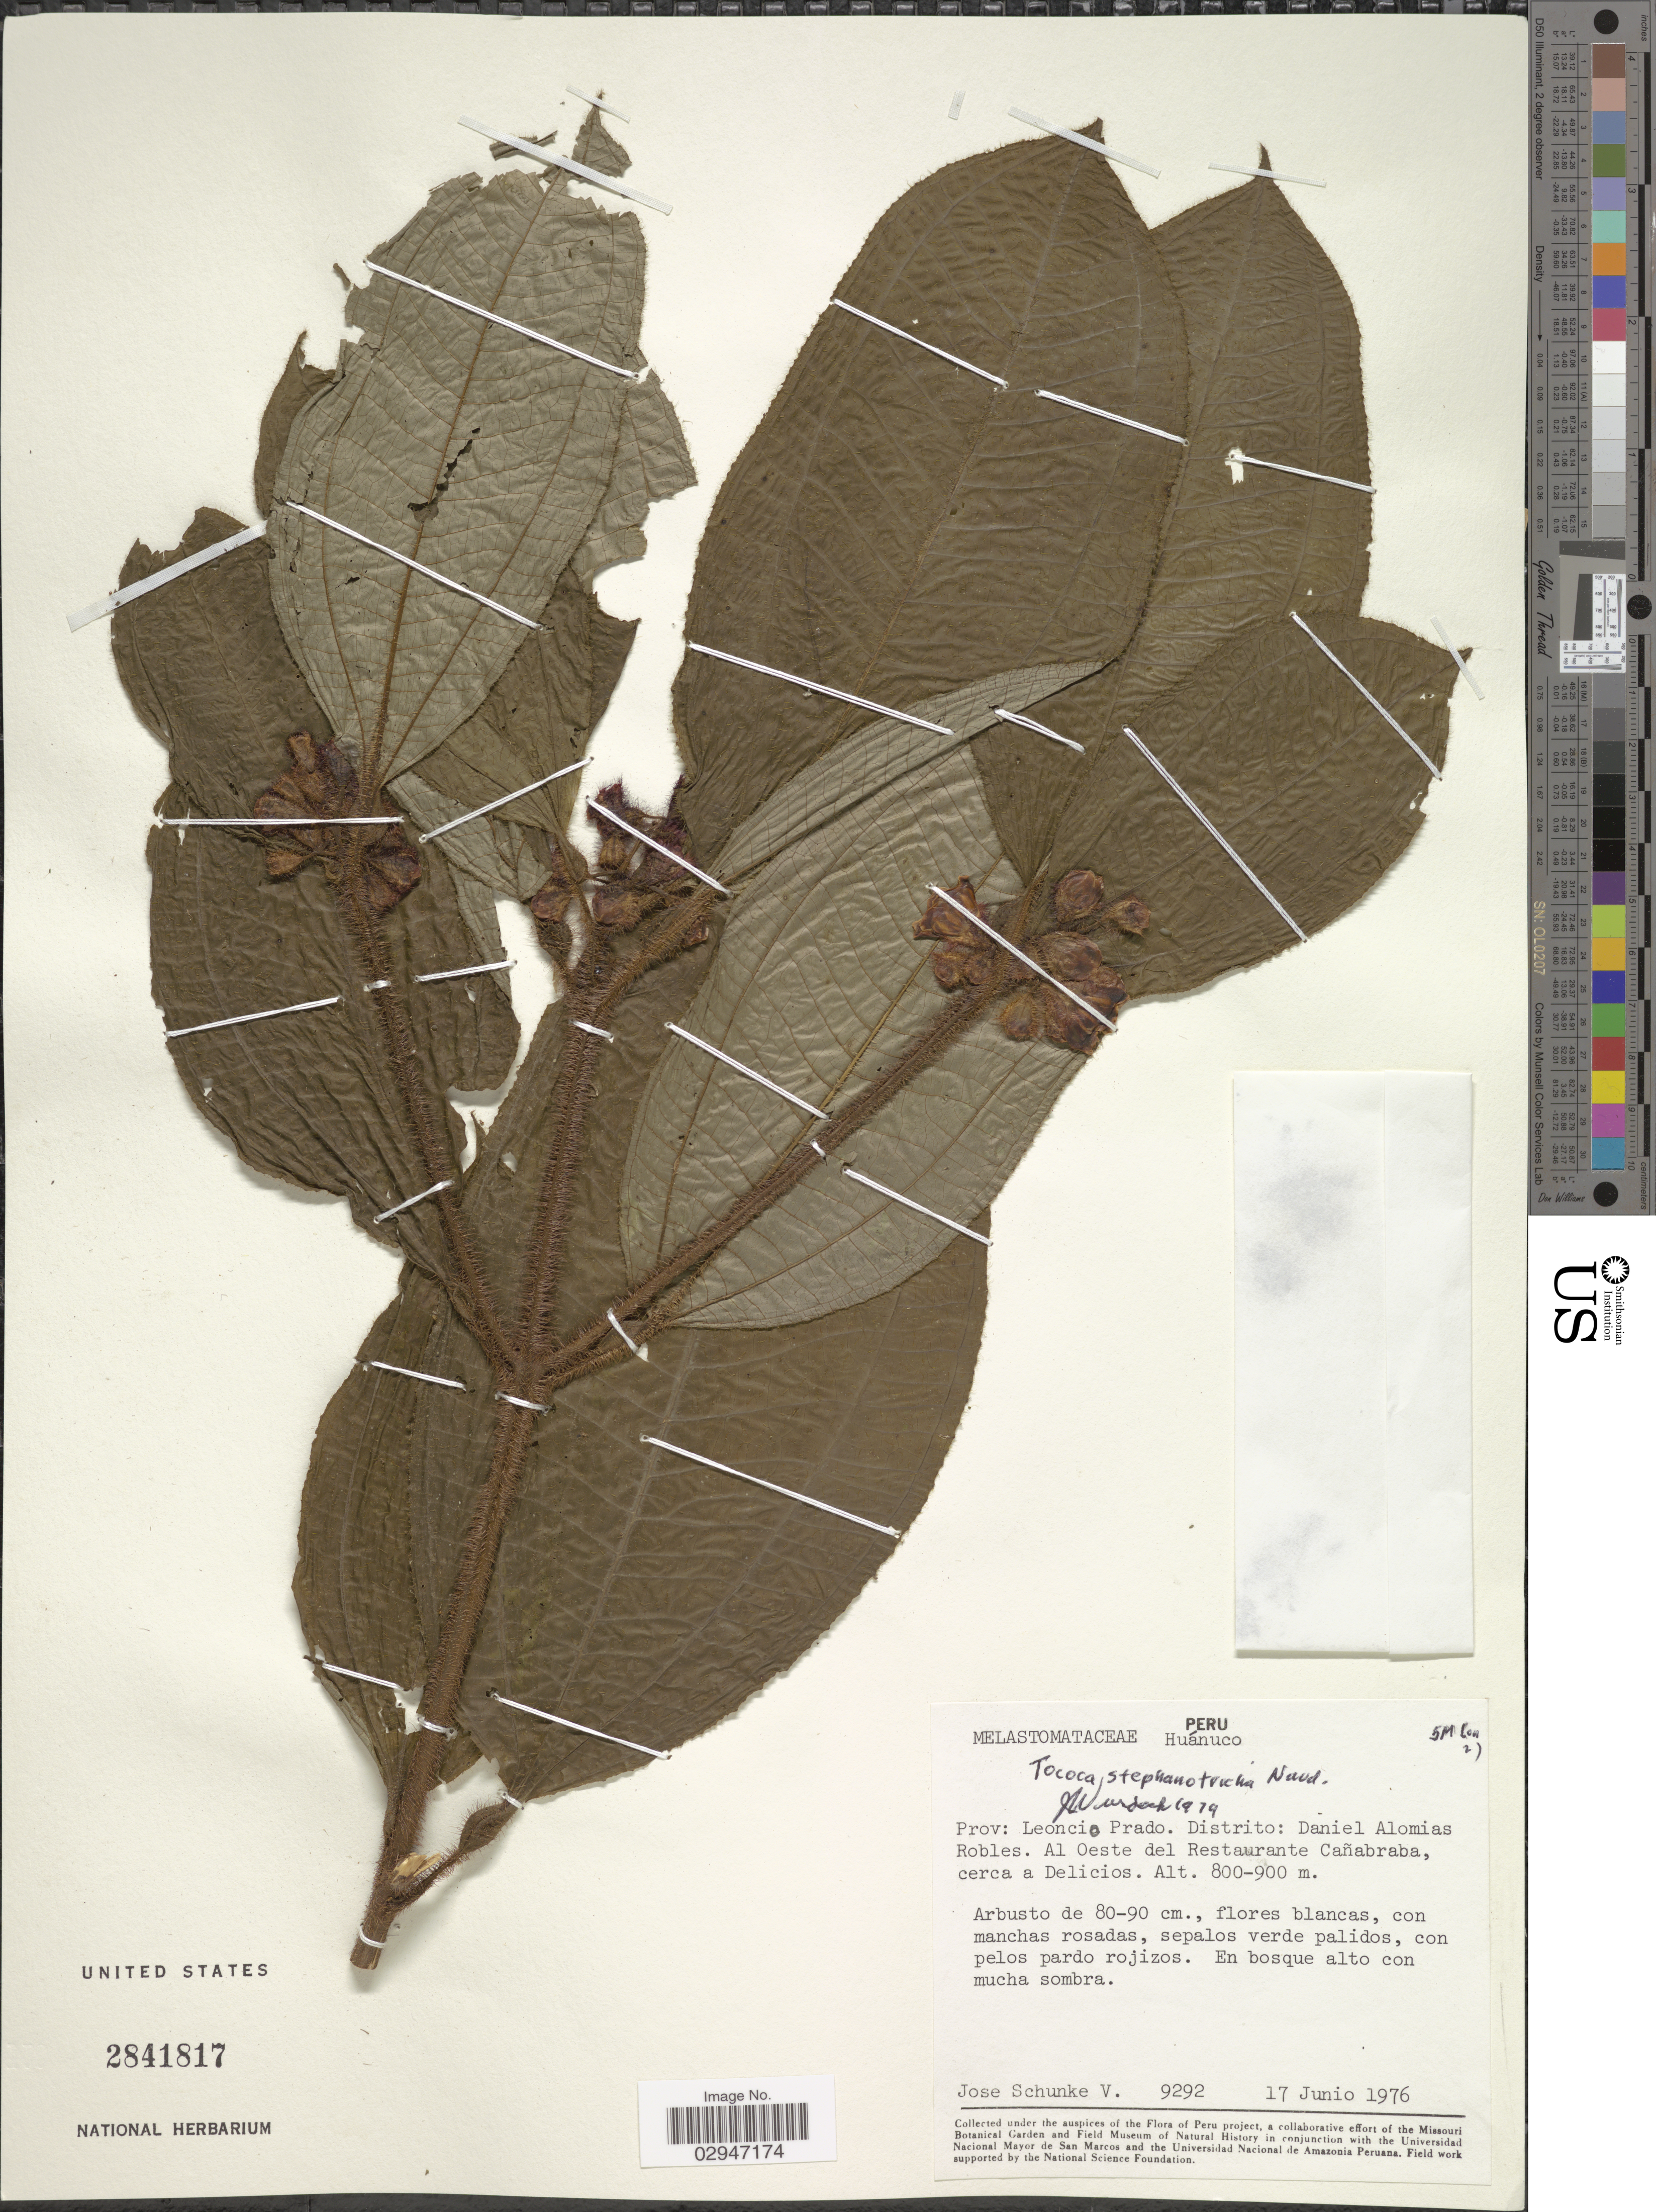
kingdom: Plantae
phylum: Tracheophyta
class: Magnoliopsida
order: Myrtales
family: Melastomataceae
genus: Tococa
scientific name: Tococa stephanotricha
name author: Naudin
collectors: J. Schunke Vigo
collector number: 9292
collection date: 1976-06-17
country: Peru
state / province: Huánuco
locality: Prov: Leoncio Prado. Distrito: Daniel Alomias Robles. Al Oeste del Restaurante Cañabraba, cerca a Delicios.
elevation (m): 800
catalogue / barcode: US 2841817